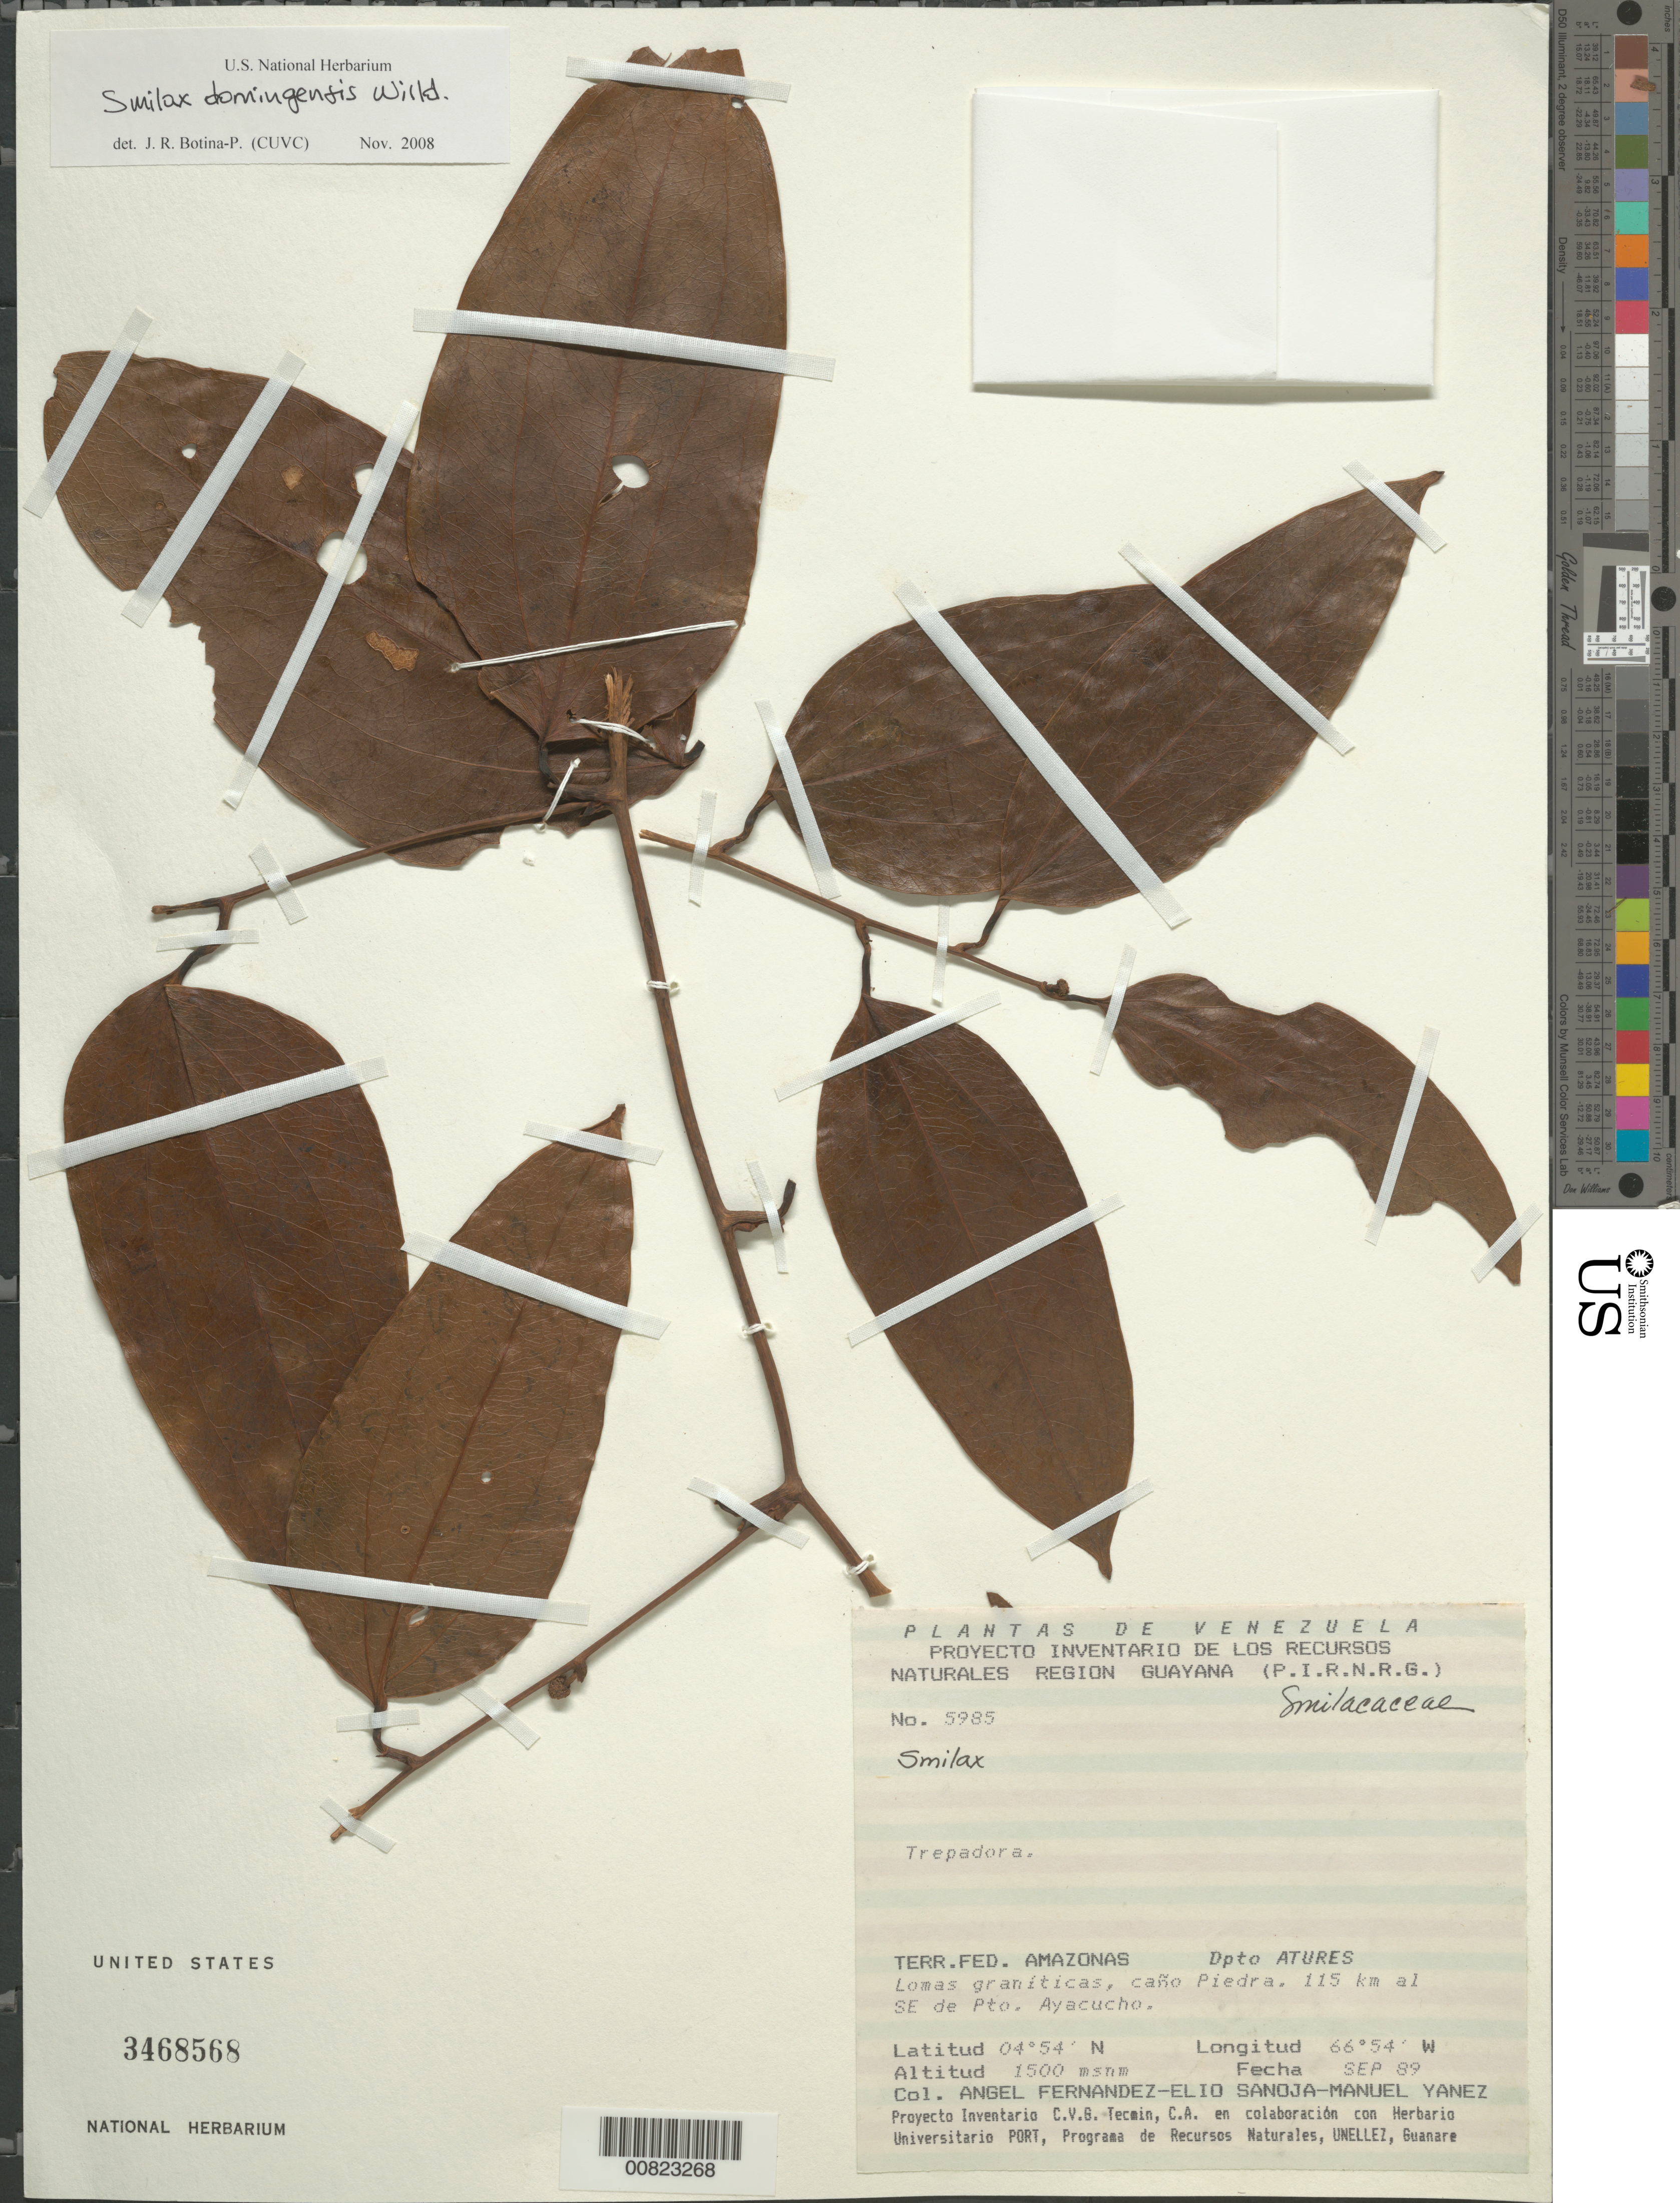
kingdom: Plantae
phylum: Tracheophyta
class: Liliopsida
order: Liliales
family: Smilacaceae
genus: Smilax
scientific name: Smilax domingensis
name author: Willd.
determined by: Botina-P., J. R.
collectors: A. Fernández, E. Sanoja & M. Yanez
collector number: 5985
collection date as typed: Sep-89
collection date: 1989-09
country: Venezuela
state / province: Amazonas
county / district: Atures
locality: Caño Piedra, 115 km SE de Puerto Ayacucho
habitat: Lomas graníticas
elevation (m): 1500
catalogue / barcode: US 3468568